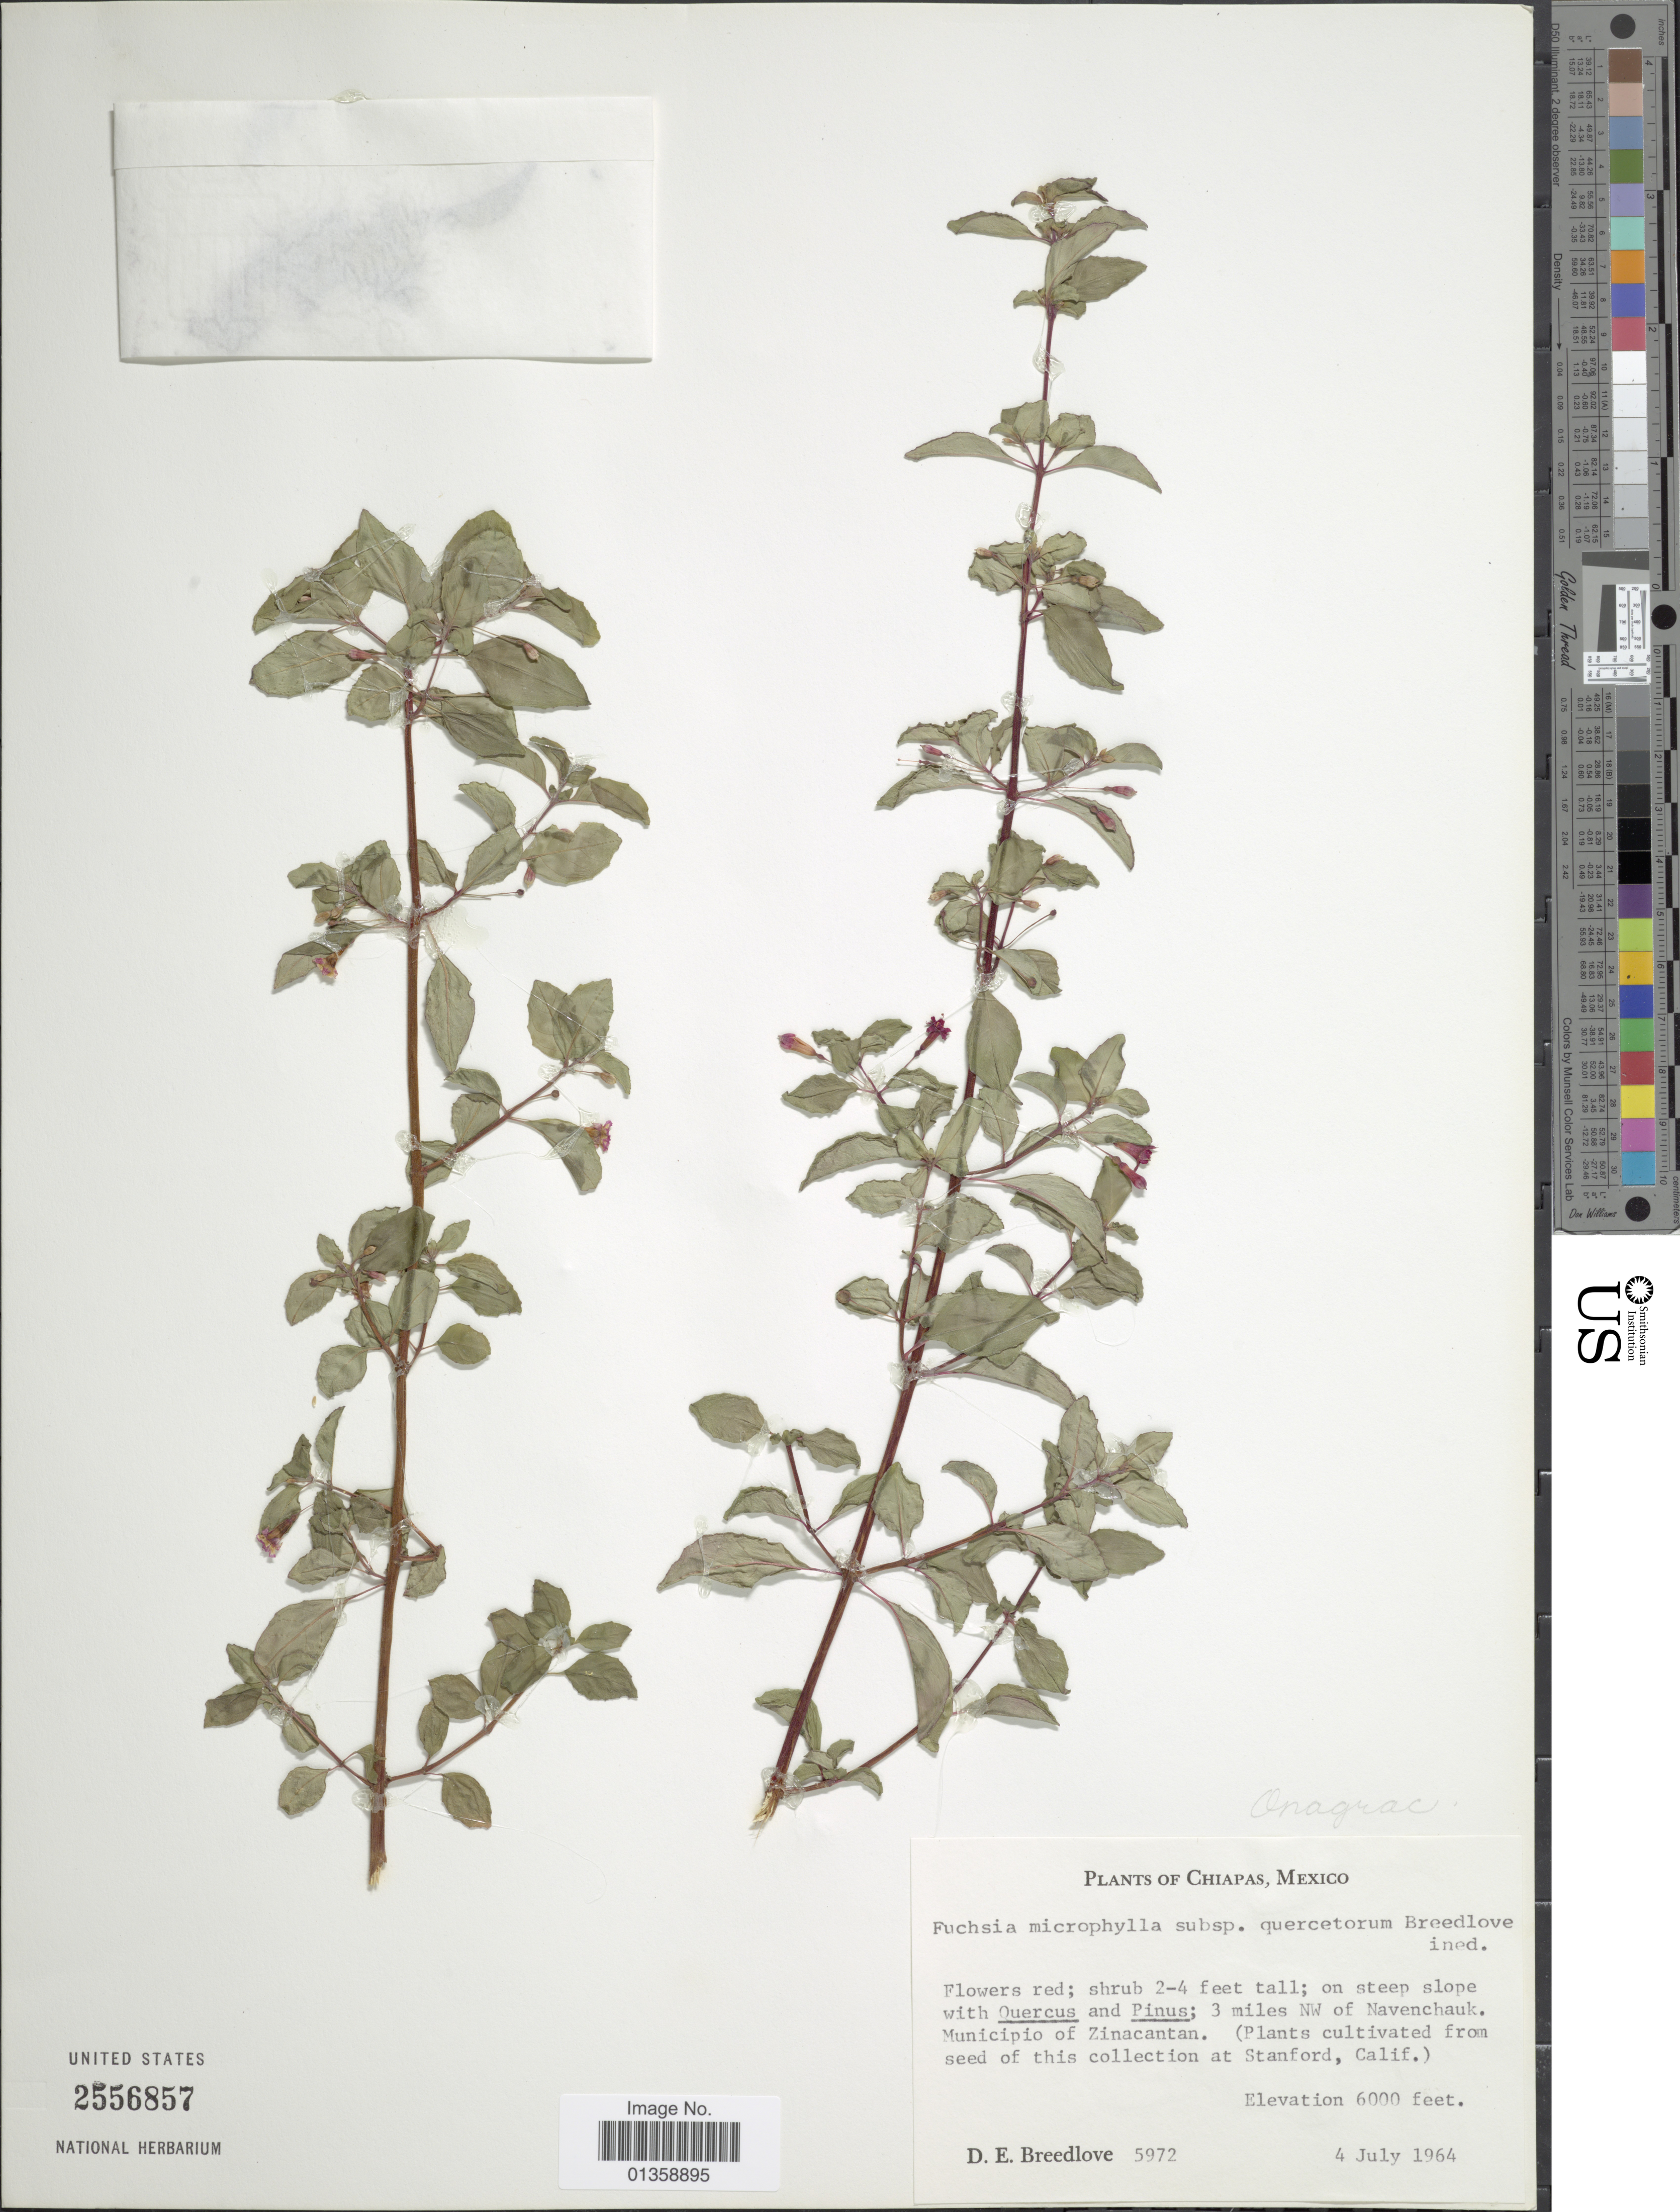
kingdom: Plantae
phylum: Tracheophyta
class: Magnoliopsida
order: Myrtales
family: Onagraceae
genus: Fuchsia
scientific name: Fuchsia microphylla subsp. quercetorum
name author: Breedlove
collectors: D. E. Breedlove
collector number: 5972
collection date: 1964-07-04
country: Mexico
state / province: Chiapas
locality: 3 miles NW of Navenchauk. Municipio of Zinacantan. (Plants cultivated from seed of this collection at Stanford, Calif.) [unsure placement]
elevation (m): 1829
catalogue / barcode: US 2556857